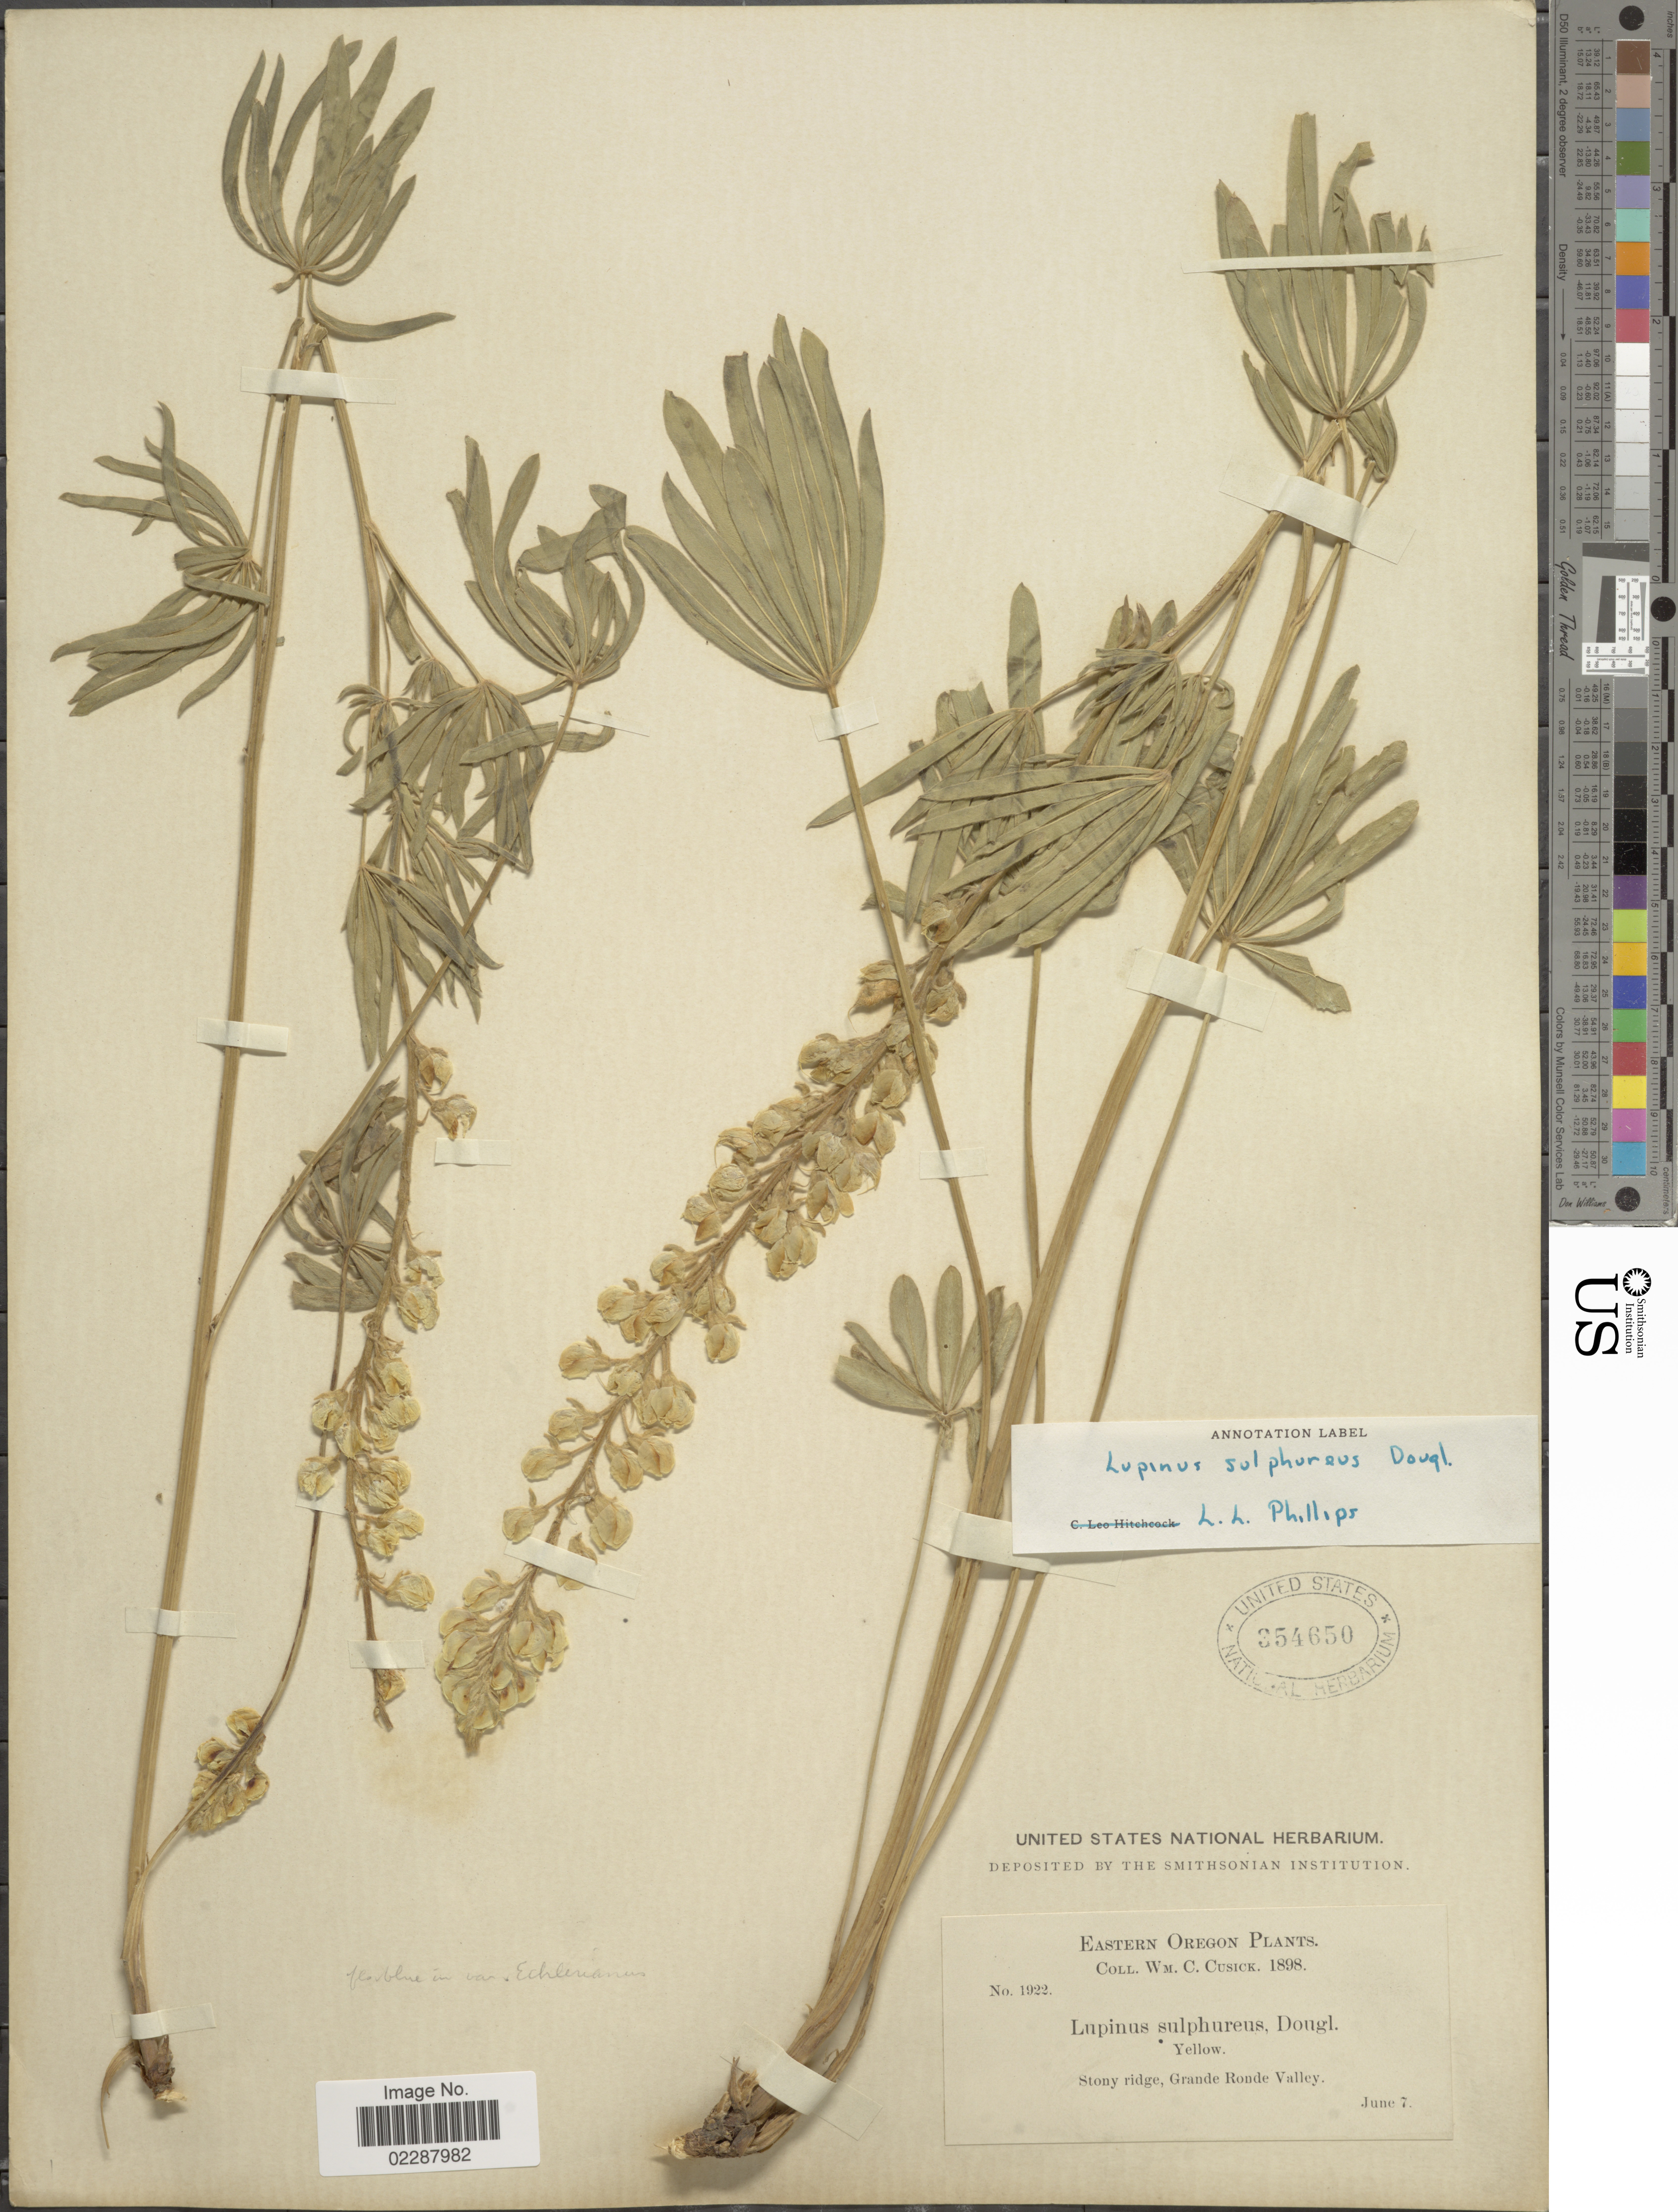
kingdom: Plantae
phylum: Tracheophyta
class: Magnoliopsida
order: Fabales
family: Fabaceae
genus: Lupinus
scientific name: Lupinus sulphureus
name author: Douglas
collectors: W. C. Cusick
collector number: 1922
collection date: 1898-06-07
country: United States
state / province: Oregon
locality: Eastern Oregon, Stony ridge, Grande Ronde Valley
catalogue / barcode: US 354650